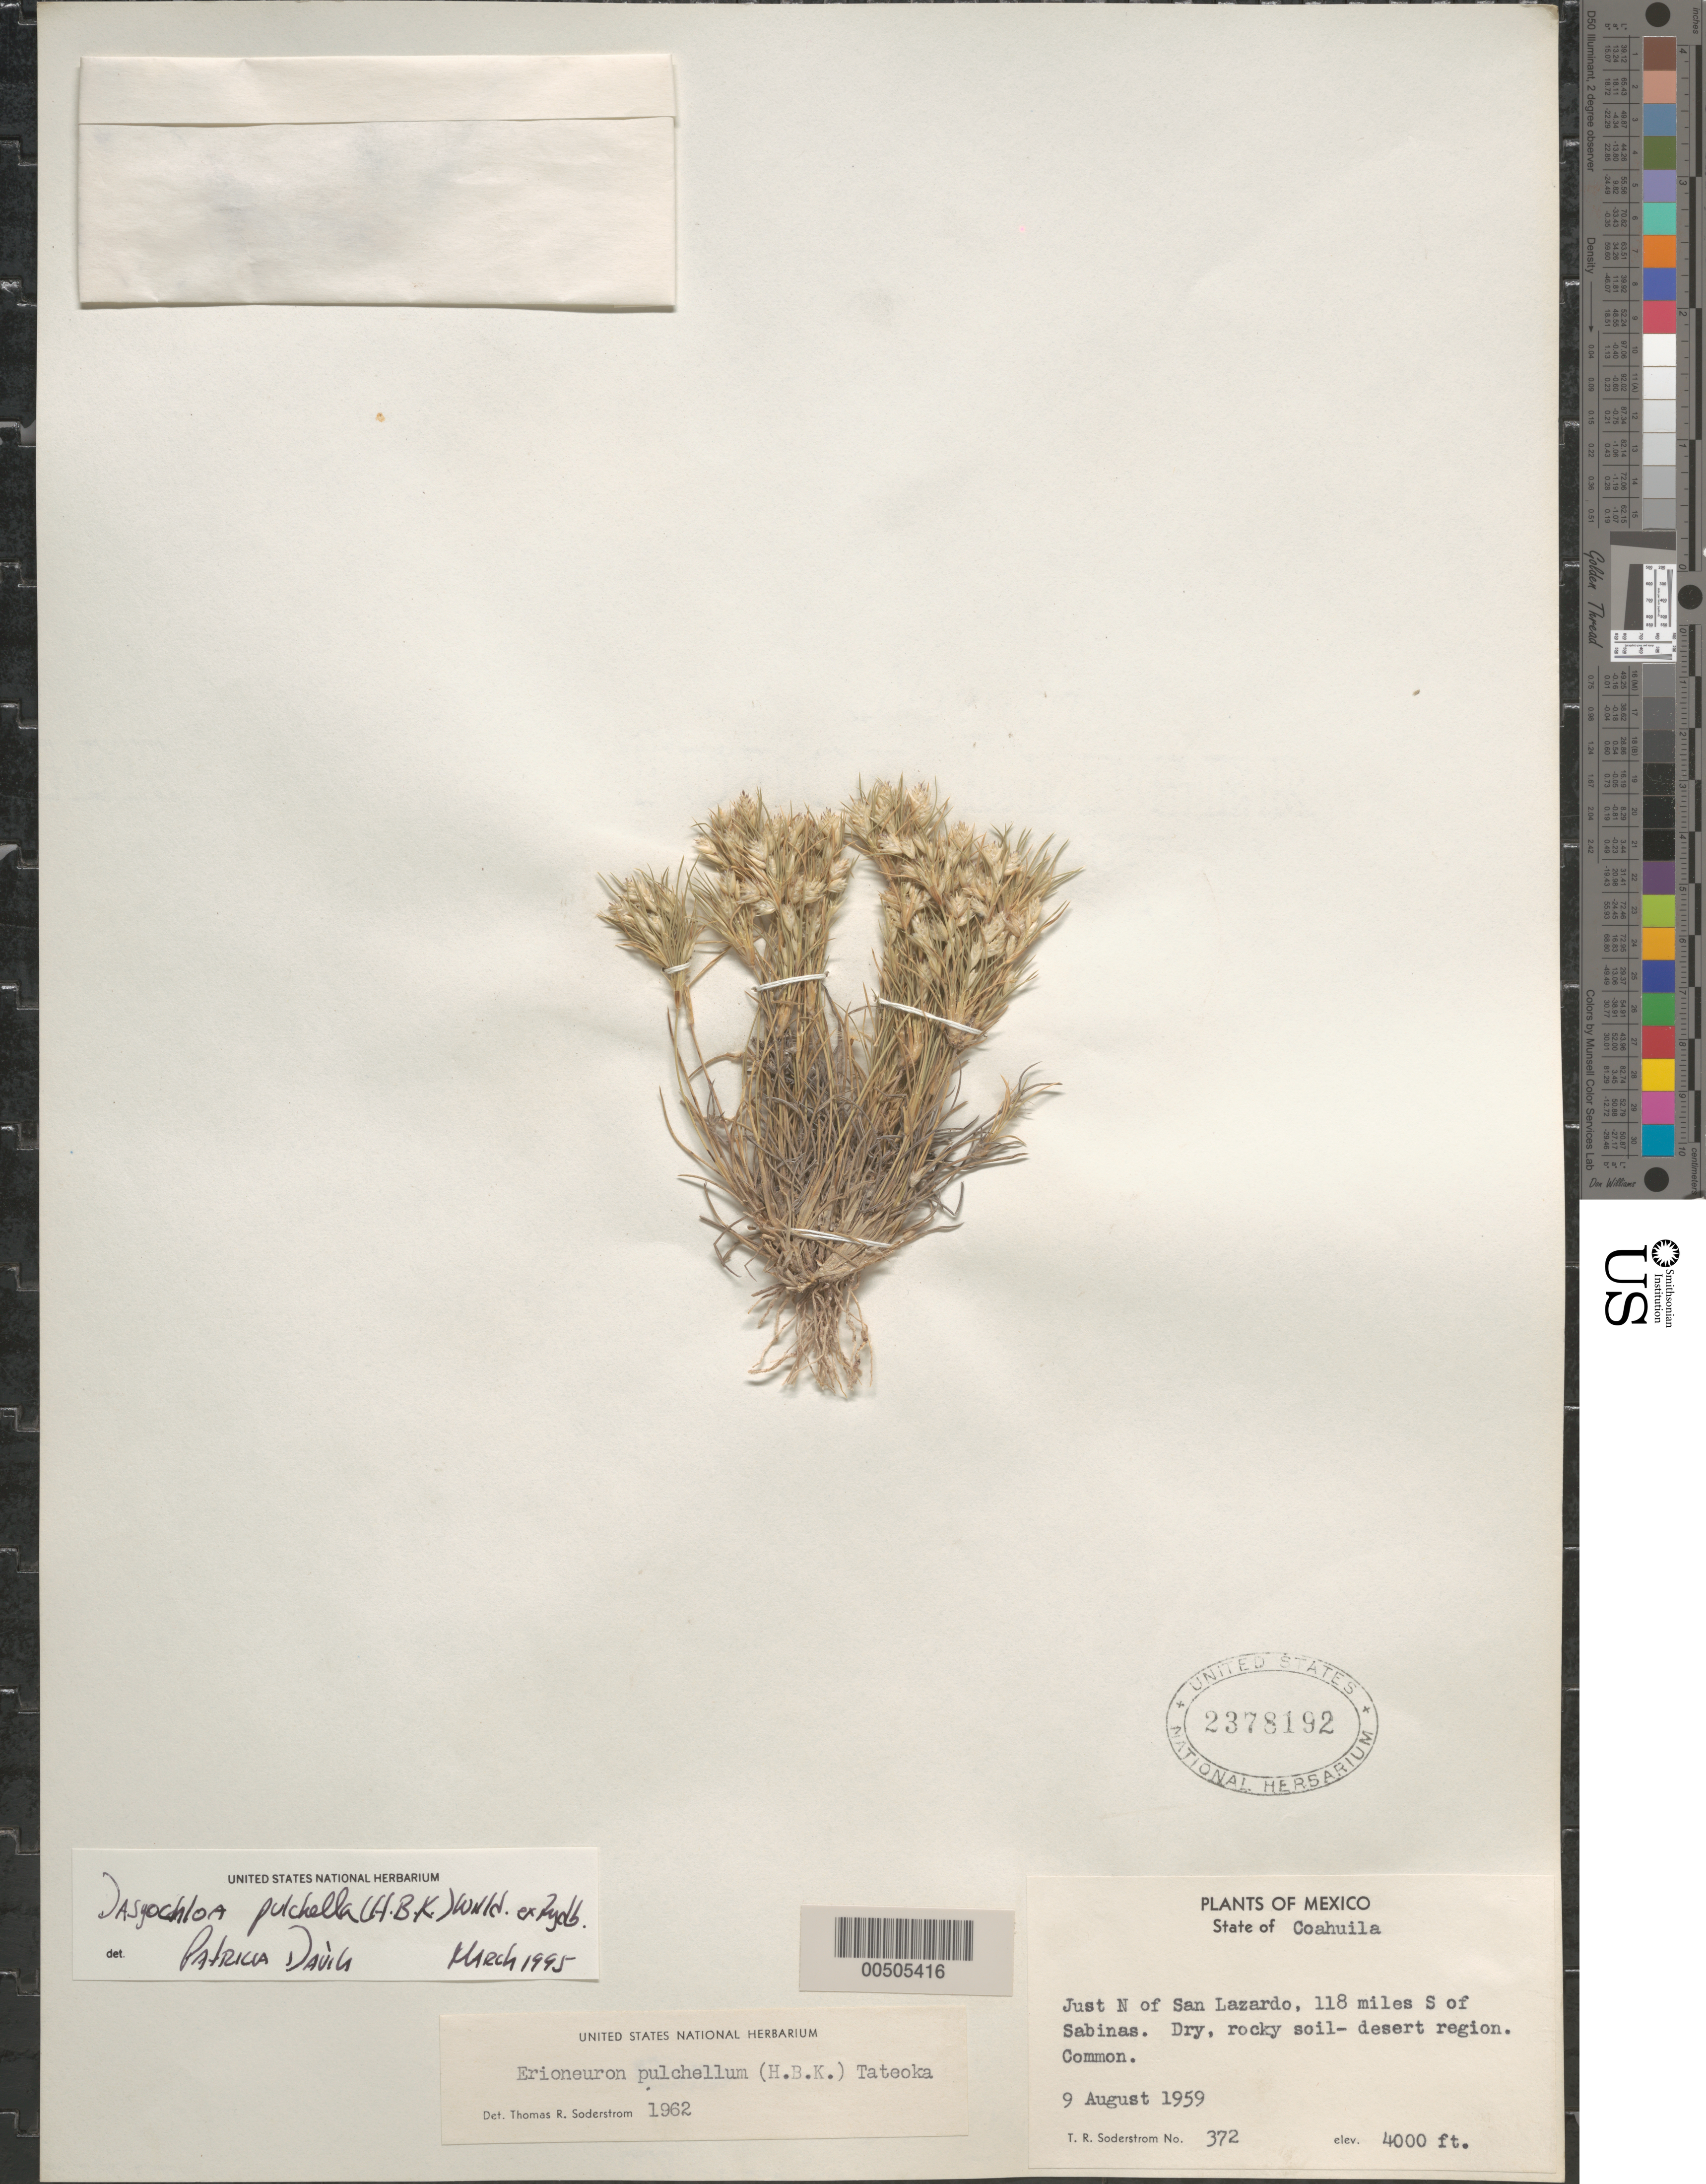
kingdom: Plantae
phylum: Tracheophyta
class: Liliopsida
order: Poales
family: Poaceae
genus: Dasyochloa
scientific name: Dasyochloa pulchella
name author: (Kunth) Willd. ex Rydb.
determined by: Dávila, P. D.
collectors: T. R. Soderstrom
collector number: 372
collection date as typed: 9 Aug 1959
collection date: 1959-08-09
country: Mexico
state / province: Coahuila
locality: Just N of San Lazardo, 118 mi S of Sabinas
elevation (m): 1219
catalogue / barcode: US 2378192